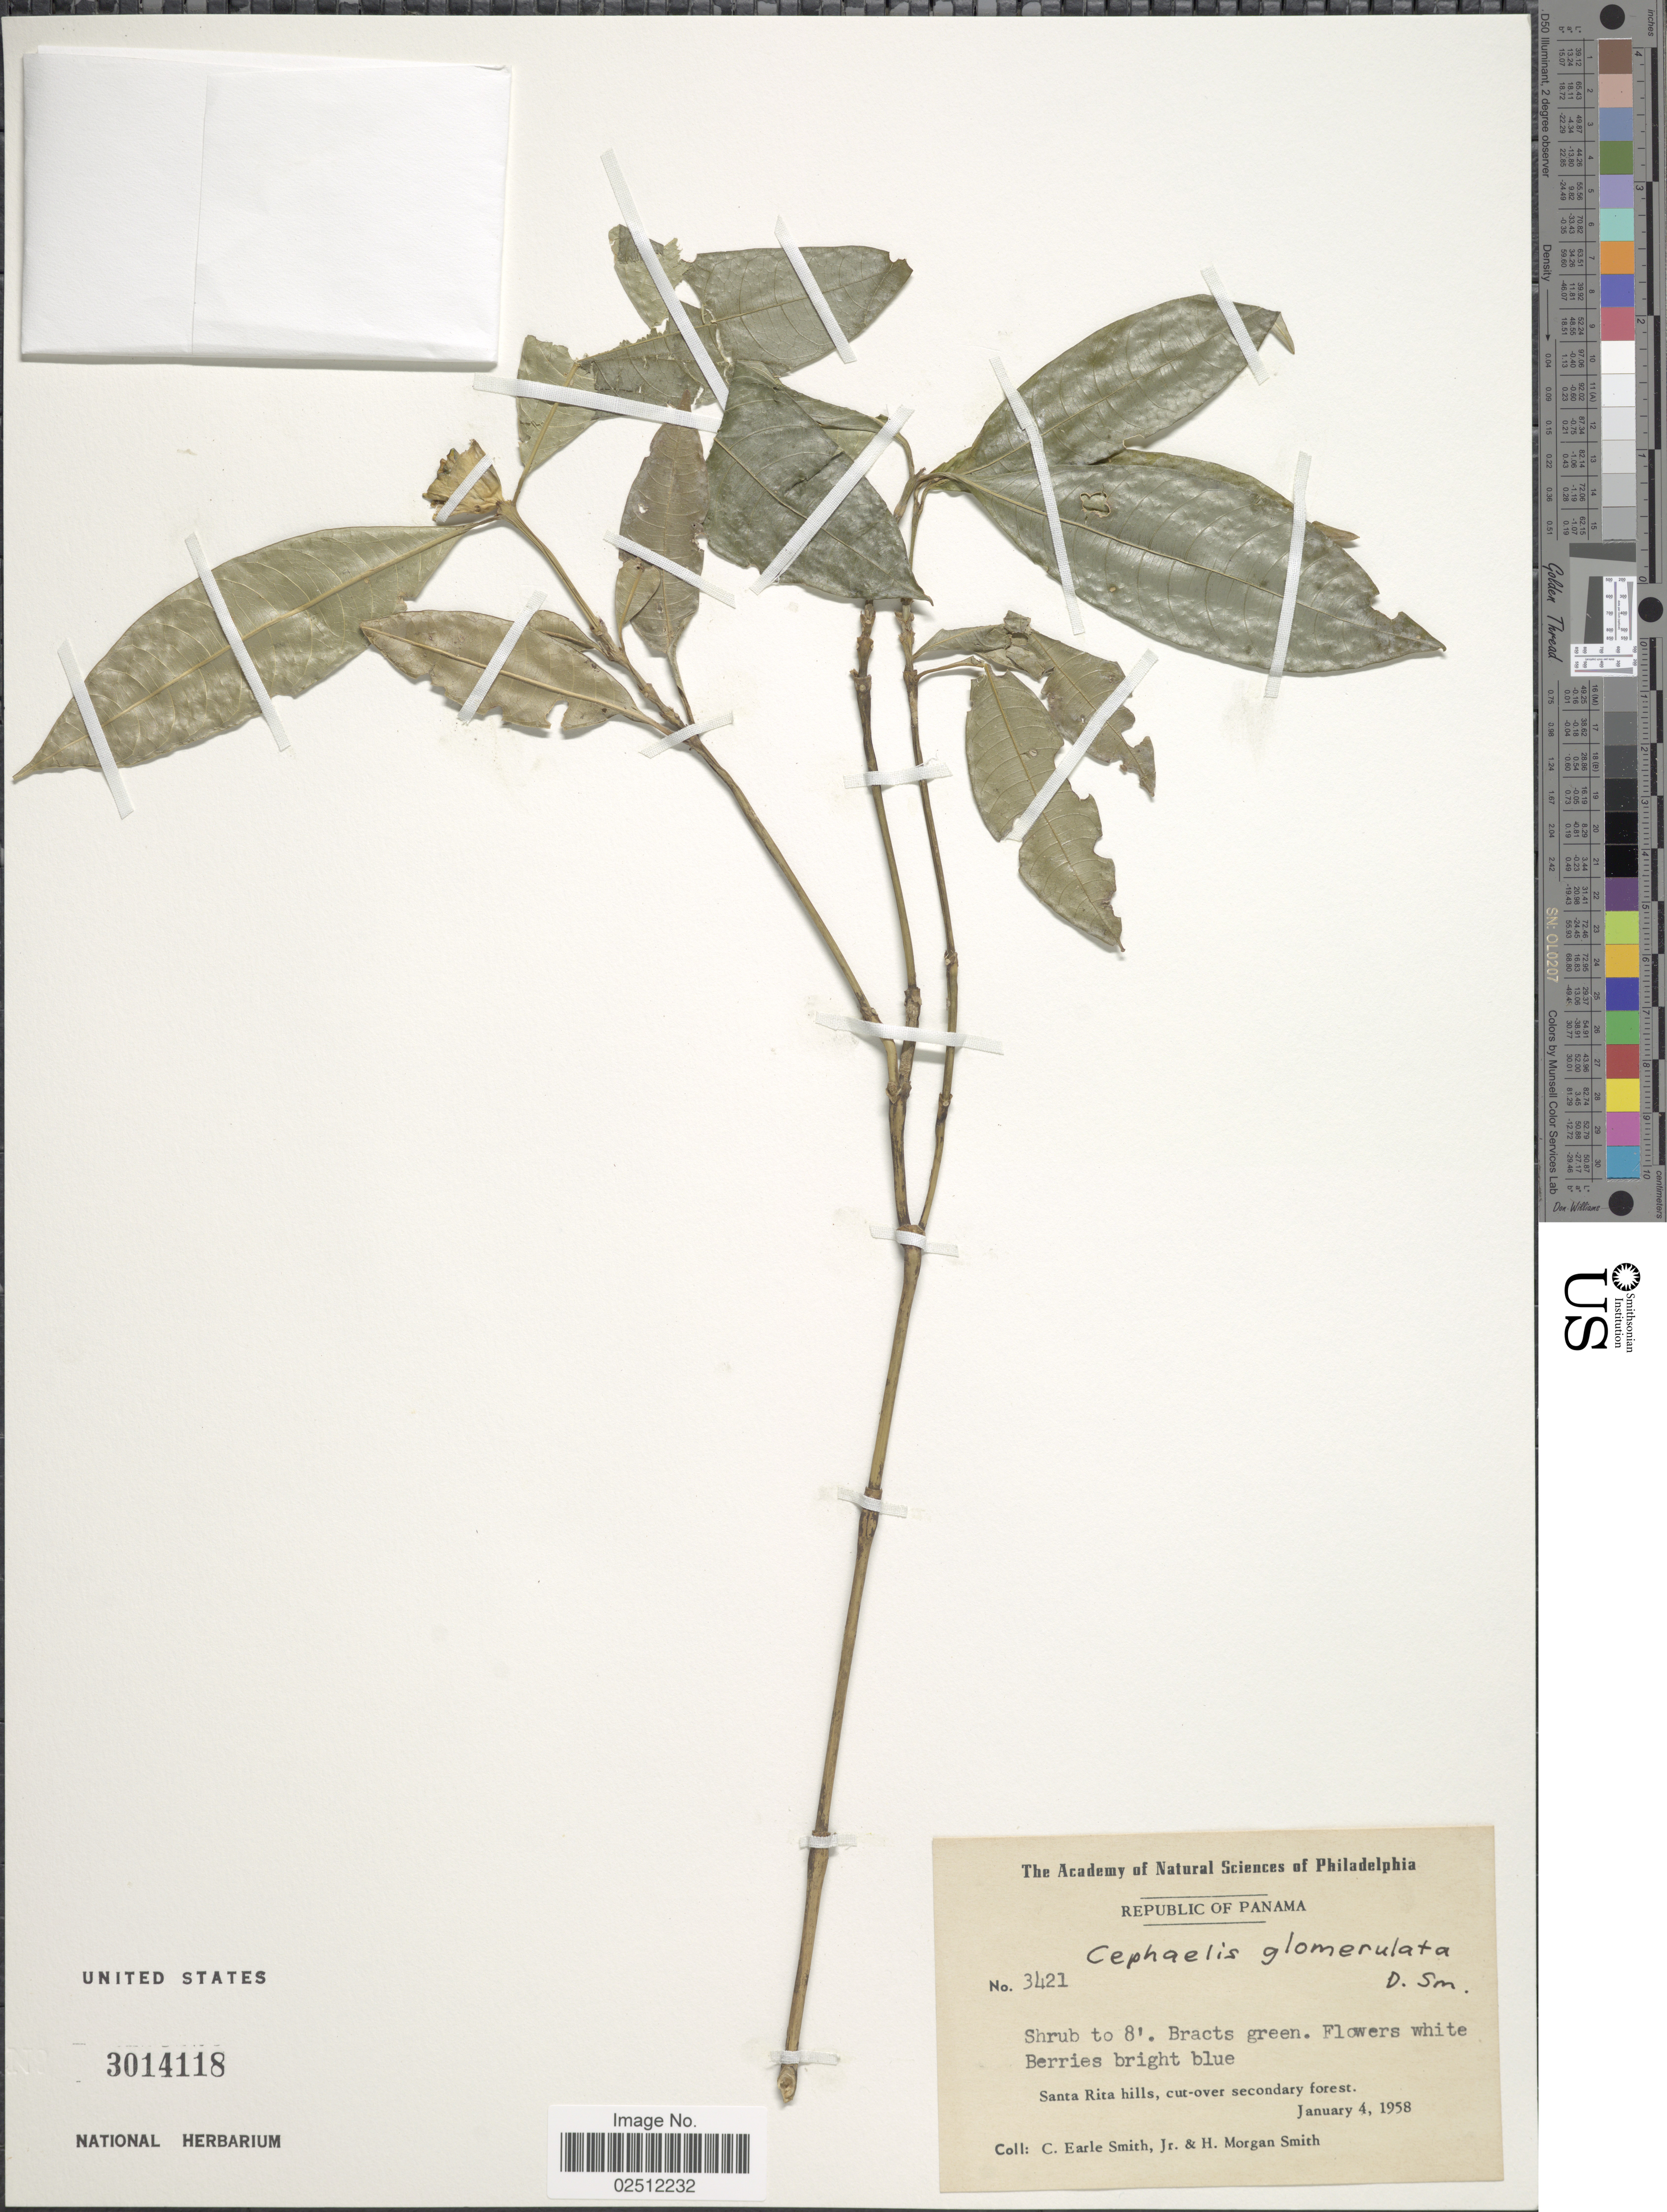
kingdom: Plantae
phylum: Tracheophyta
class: Magnoliopsida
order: Gentianales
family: Rubiaceae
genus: Psychotria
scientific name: Psychotria glomerulata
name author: (Donn. Sm.) Steyerm.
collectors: C. E. Smith Jr. & H. M. Smith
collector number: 3421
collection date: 1958-01-04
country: Panama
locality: Santa Rita hills, cut-over secondary forest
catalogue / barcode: US 3014118